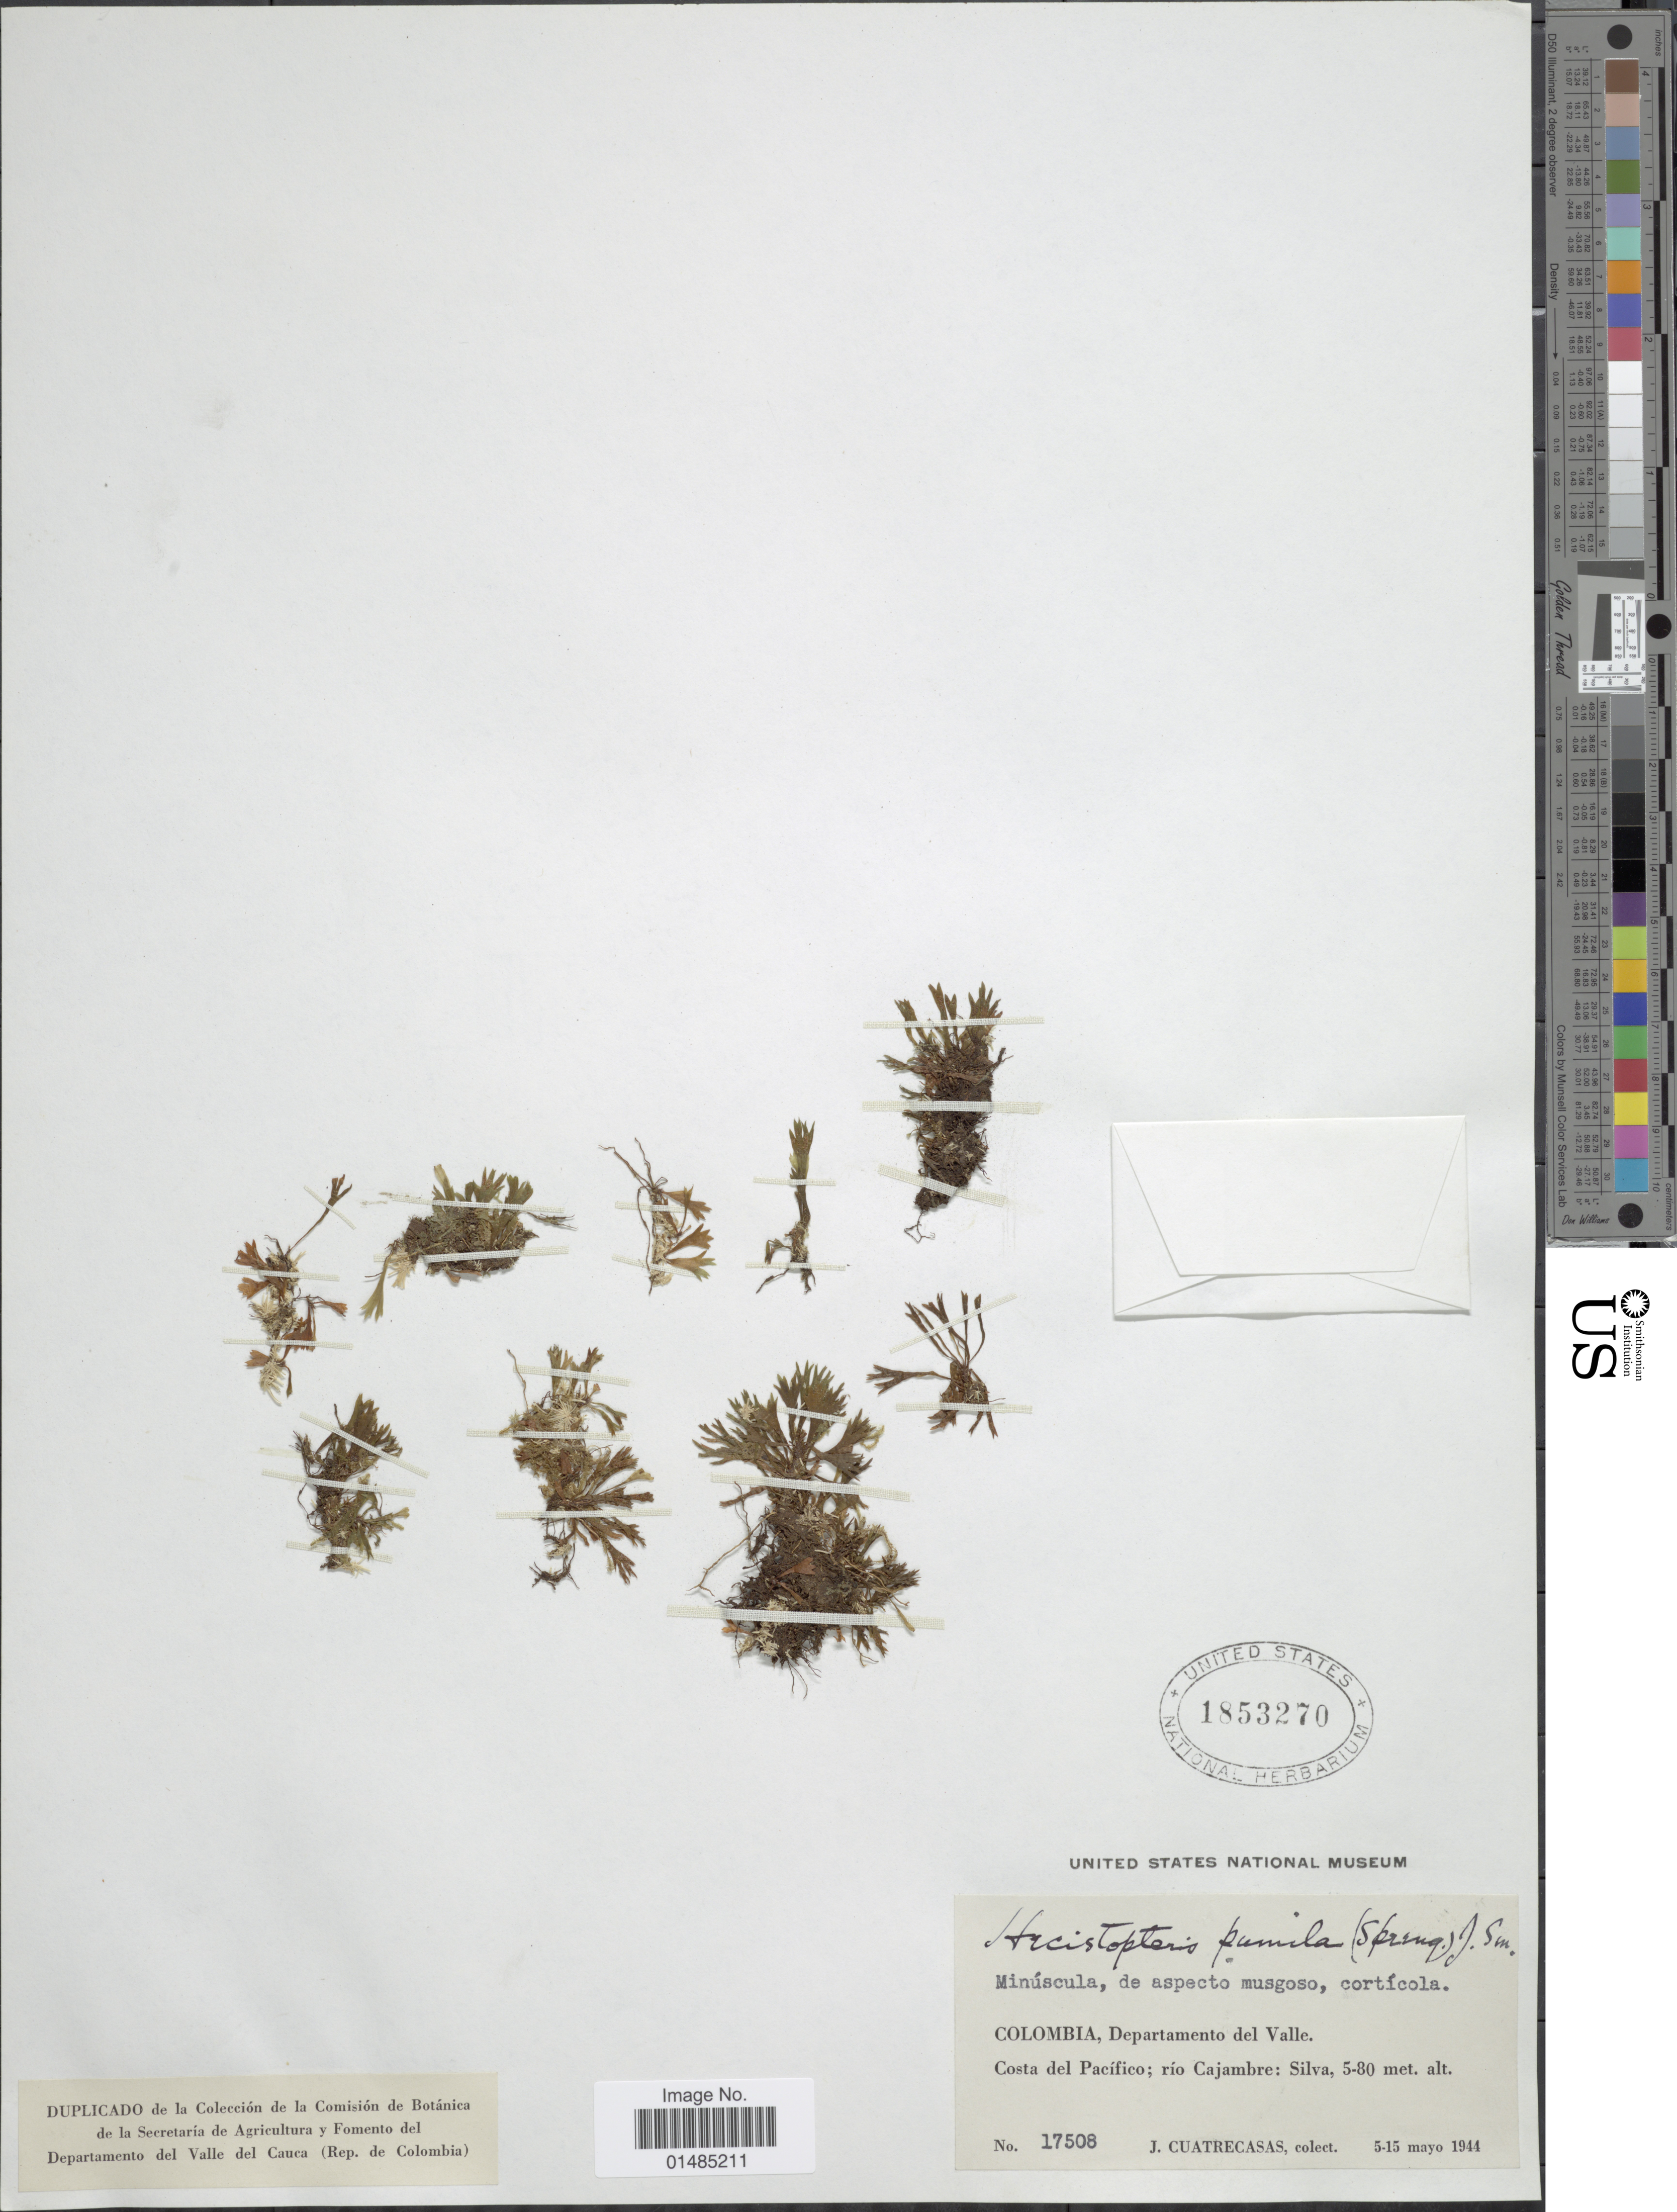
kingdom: Plantae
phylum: Tracheophyta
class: Polypodiopsida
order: Polypodiales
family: Pteridaceae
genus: Hecistopteris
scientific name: Hecistopteris pumila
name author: Christ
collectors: J. Cuatrecasas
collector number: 17508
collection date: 1944-05-05/1944-05-15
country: Colombia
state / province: Valle del Cauca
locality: Colombia, Departamento del Valle, Costa del Pacífico; río Cajambre: Silva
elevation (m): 5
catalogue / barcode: US 1853270